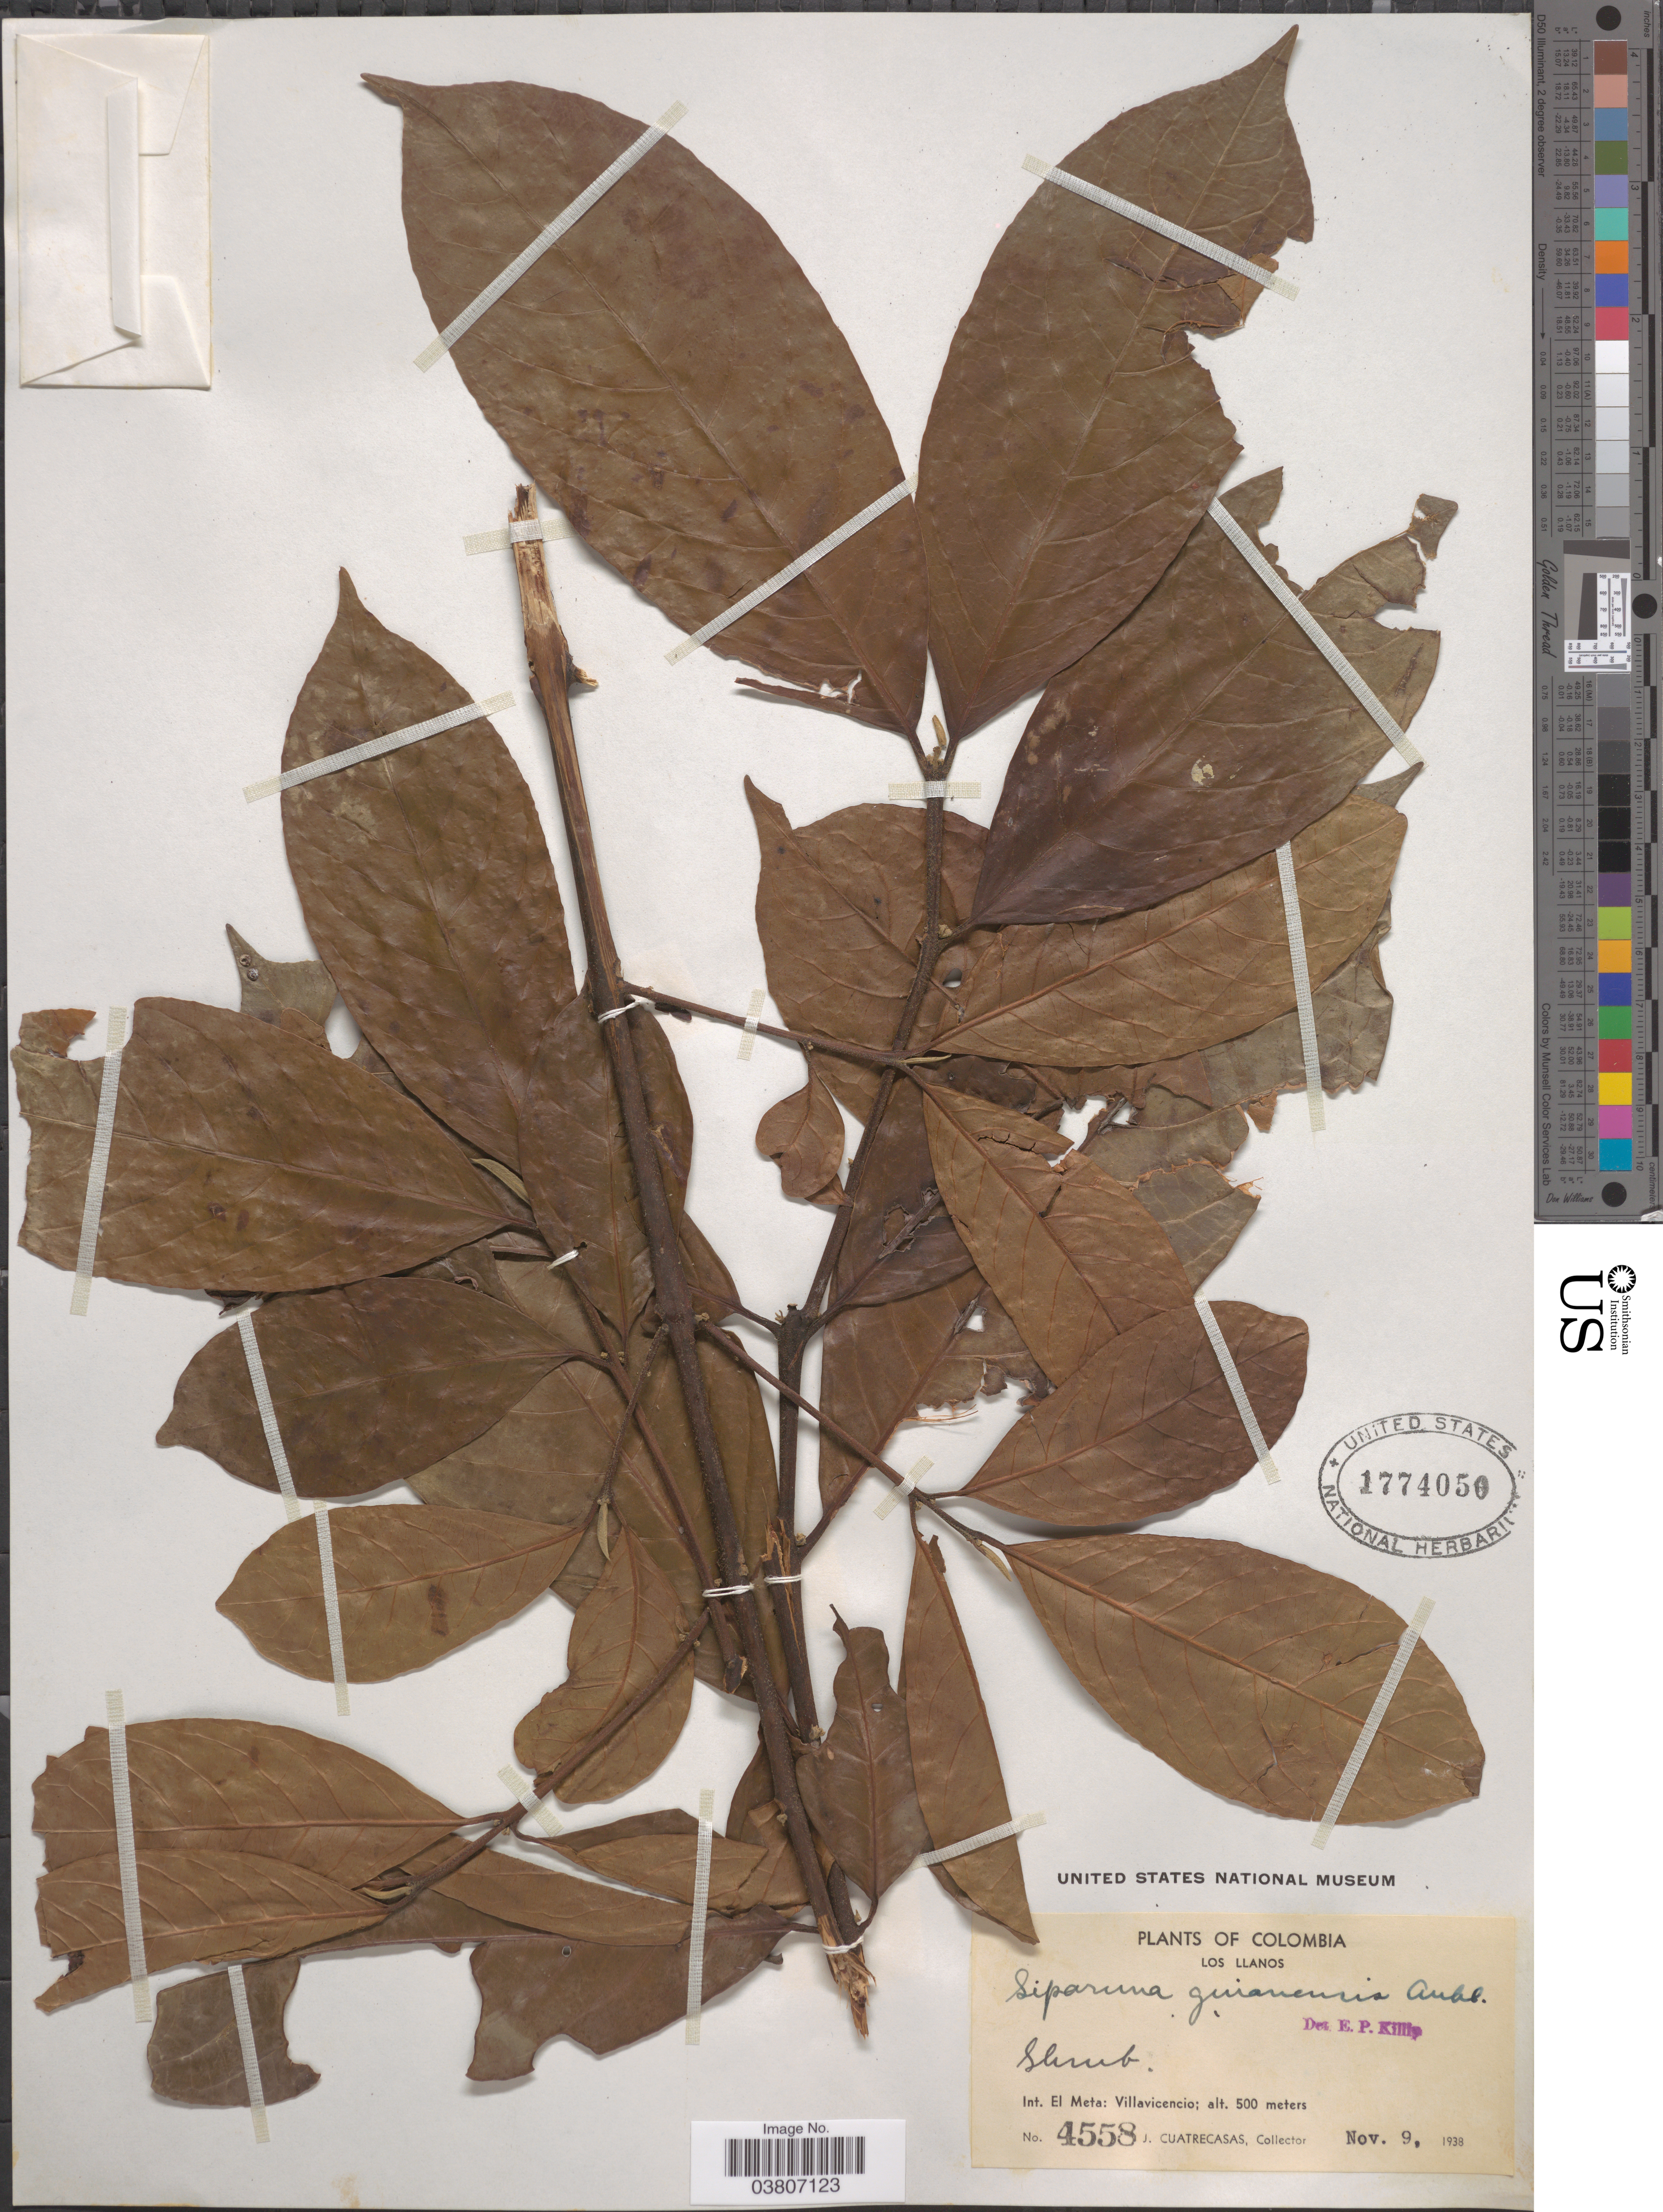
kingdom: Plantae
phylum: Tracheophyta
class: Magnoliopsida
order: Laurales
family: Siparunaceae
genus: Siparuna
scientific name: Siparuna guianensis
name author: Aubl.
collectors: J. Cuatrecasas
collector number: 4558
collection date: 1938-11-09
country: Colombia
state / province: Meta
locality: Los Llanos. Int. El Meta: Villavicencio.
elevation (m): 500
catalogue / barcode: US 1774050